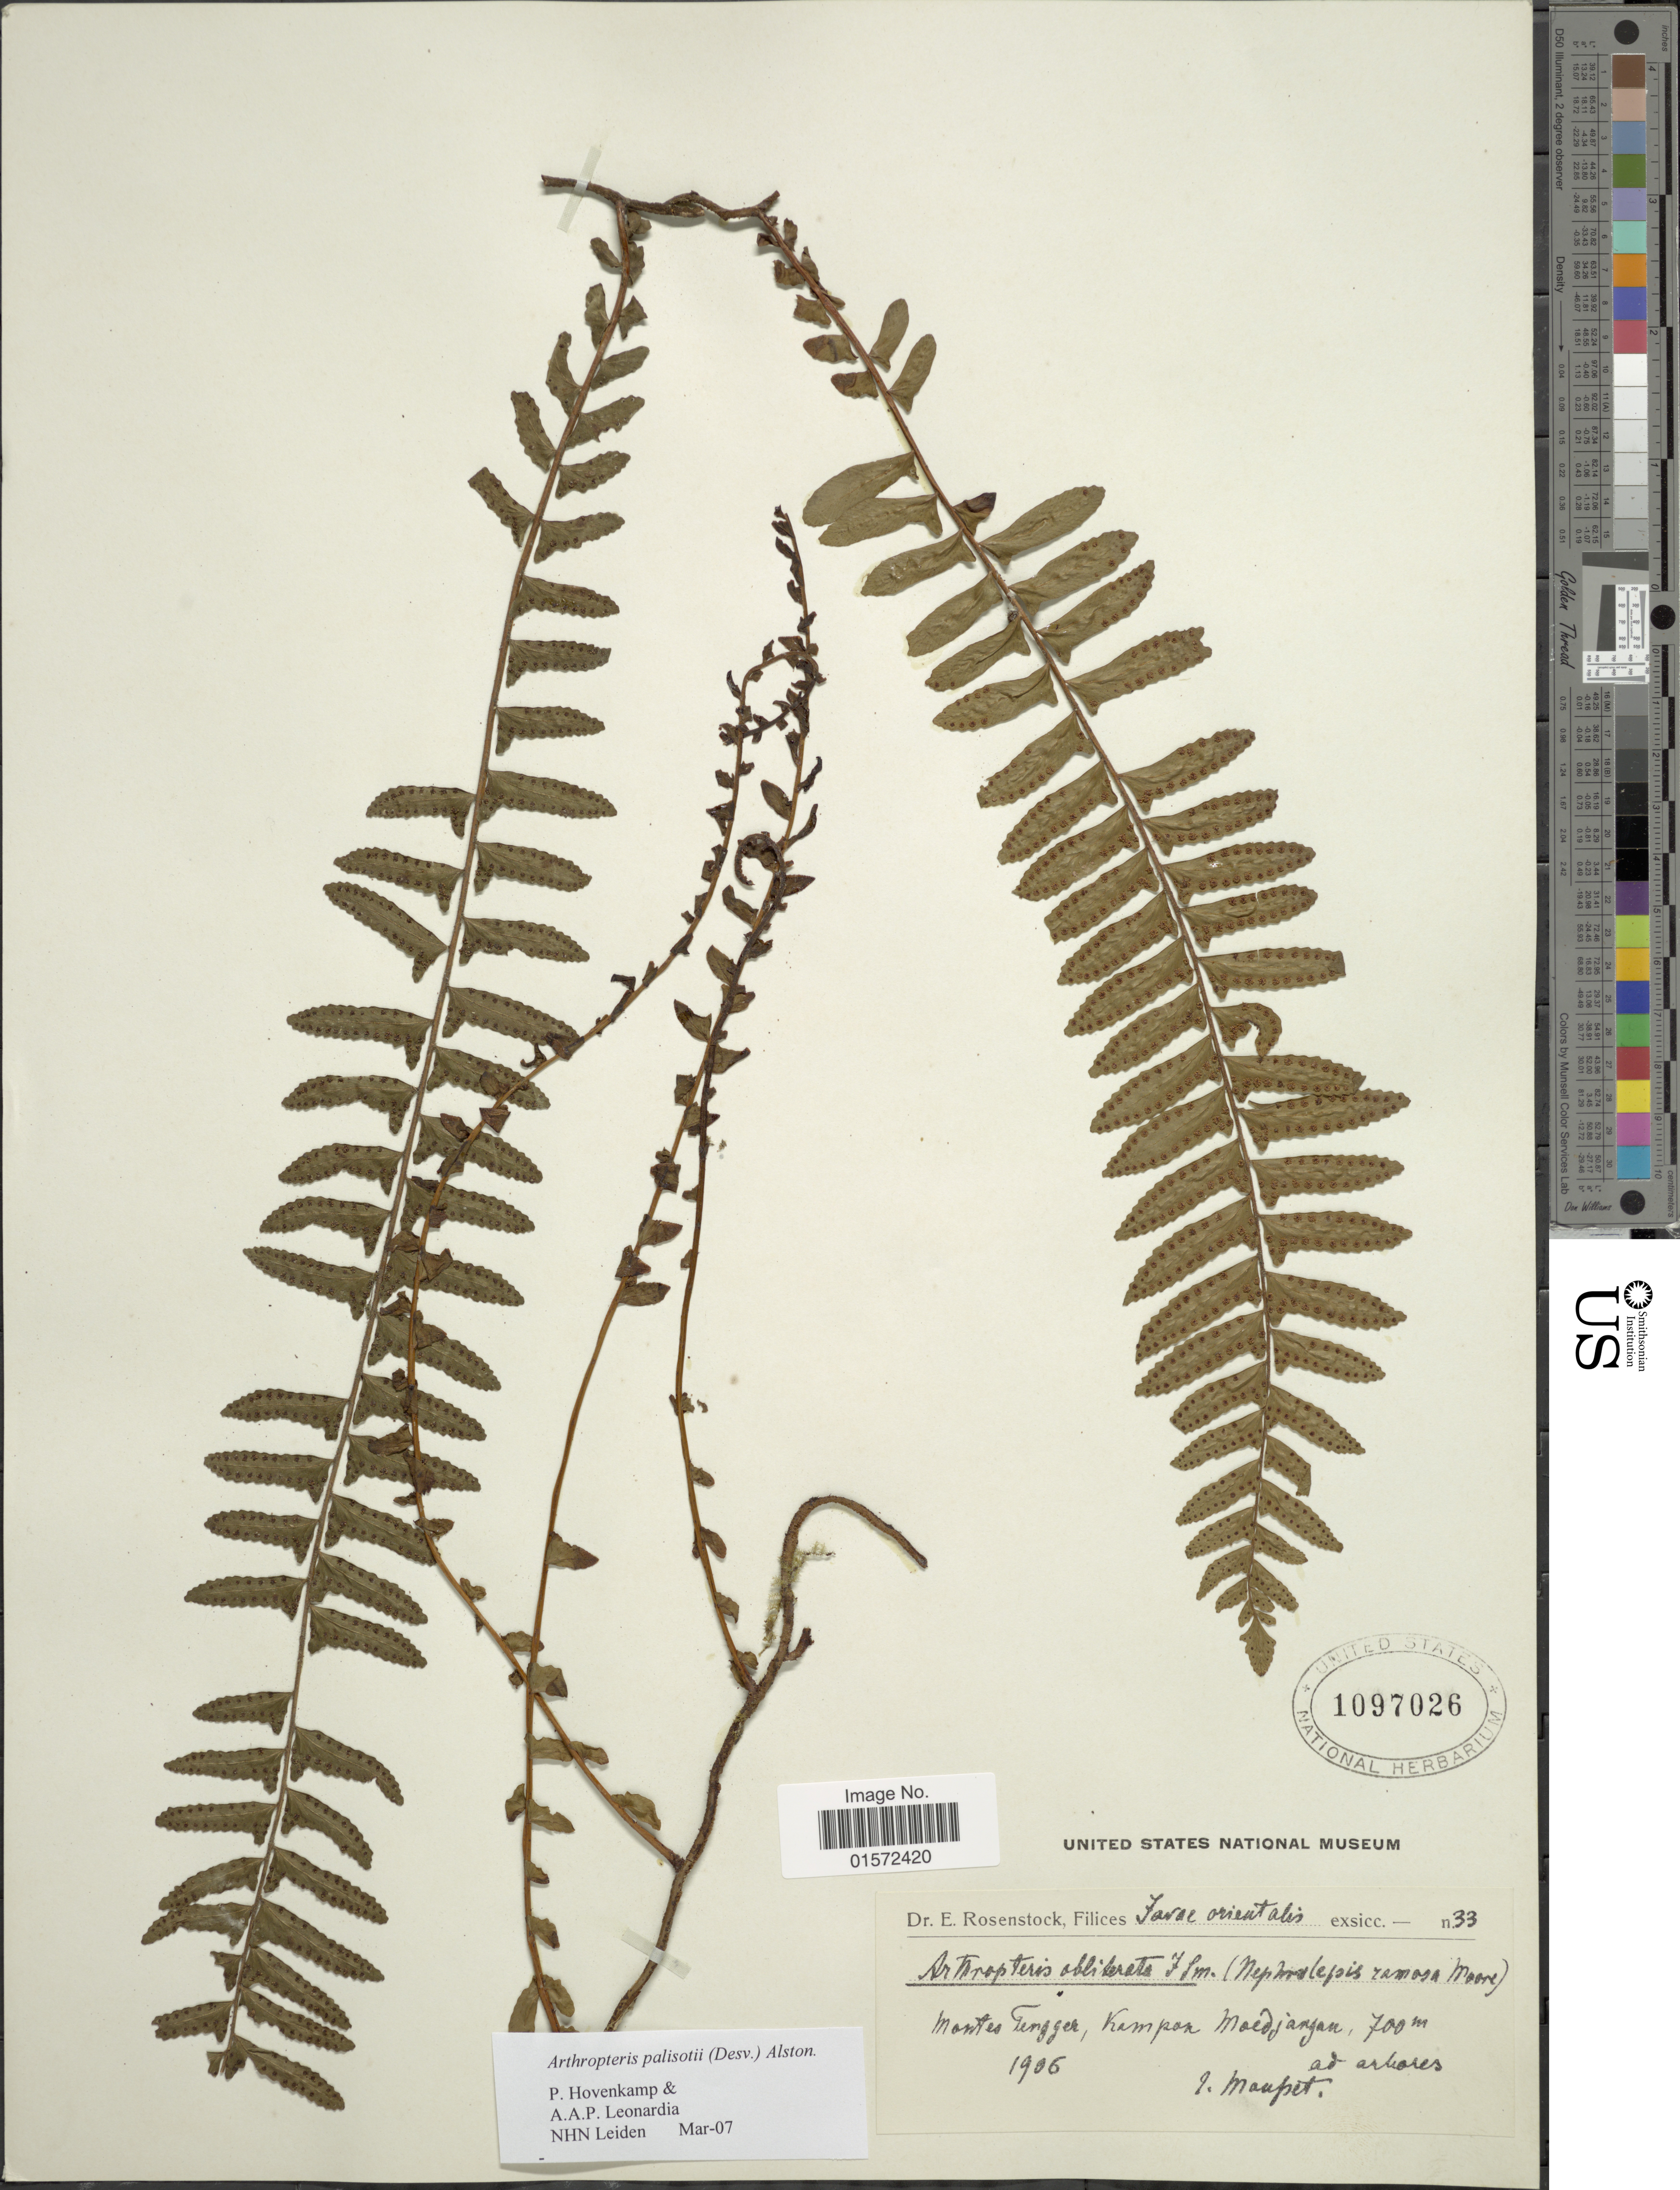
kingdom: Plantae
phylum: Tracheophyta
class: Polypodiopsida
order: Polypodiales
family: Tectariaceae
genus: Arthropteris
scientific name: Arthropteris palisotii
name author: (Desv.) Alston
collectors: Mousset, --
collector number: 33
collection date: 1906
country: Indonesia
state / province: Java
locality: Montes Tengger, Kampon Moedjangan, ad arbores.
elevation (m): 700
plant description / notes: Corrected "Javae orientalis, Montes tengger, kampon moedjangan" to "Montes Tengger, Kampon Moedjangan, ad arbores."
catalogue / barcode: US 1097026